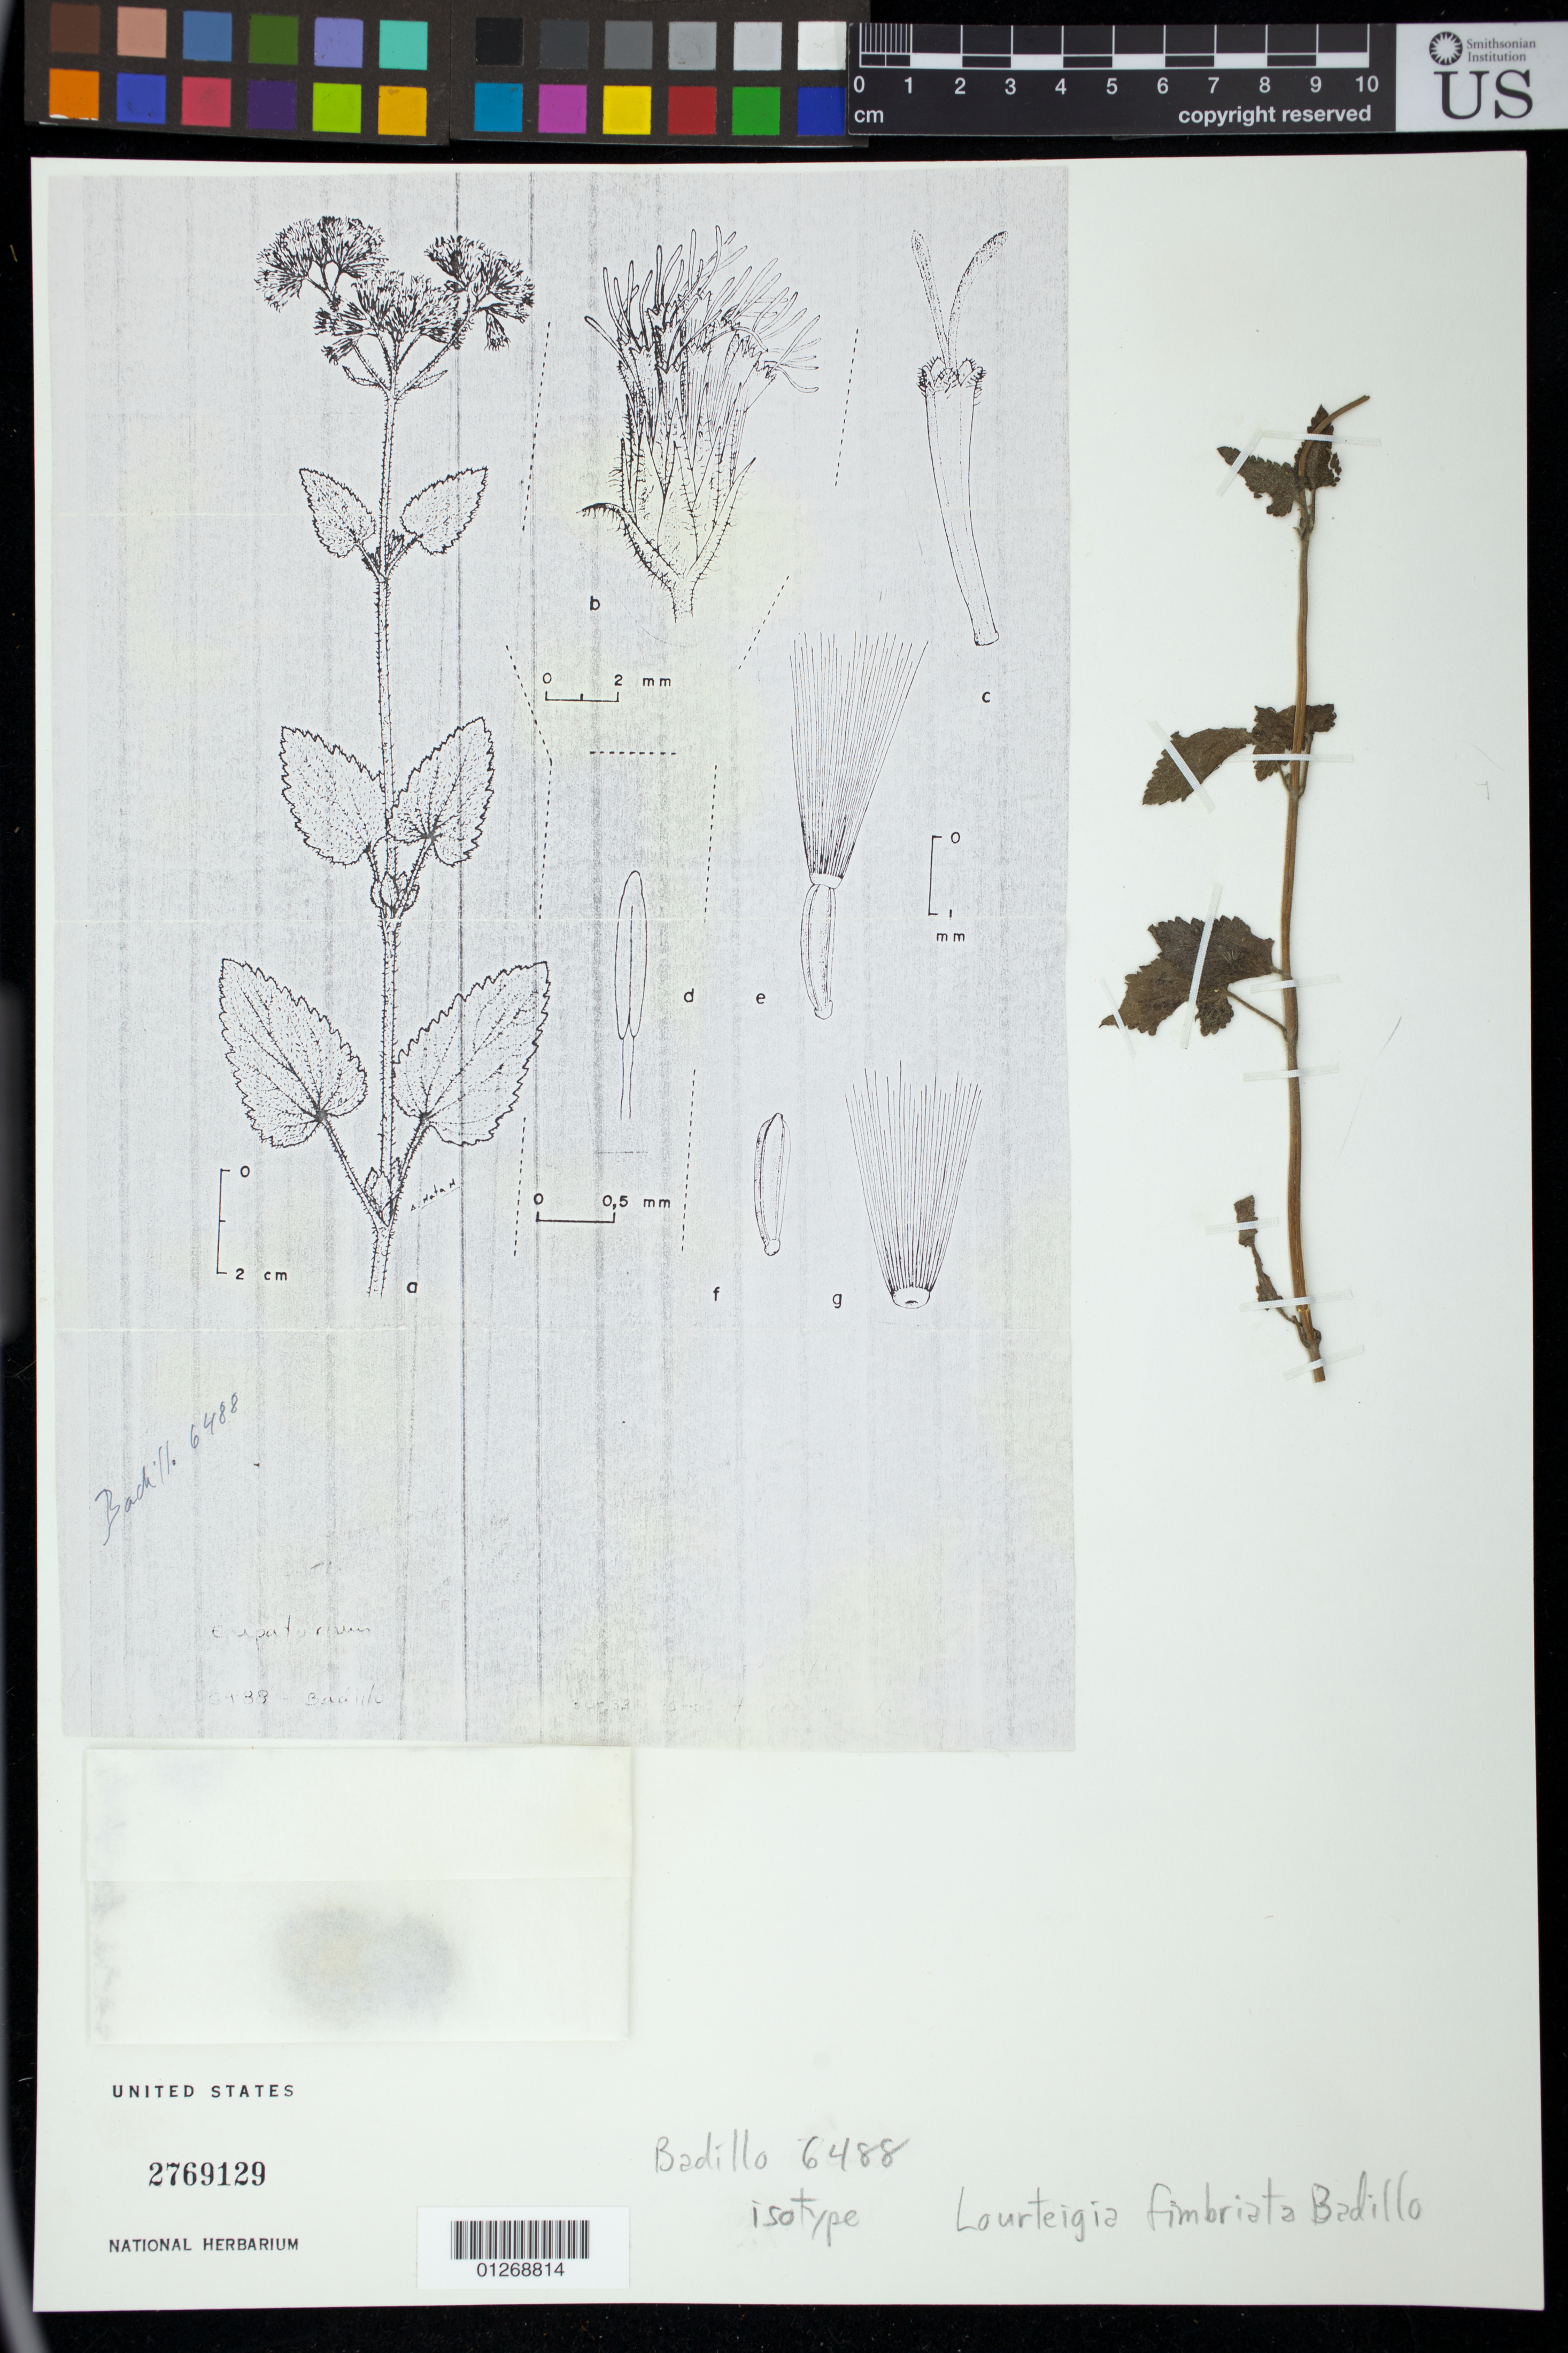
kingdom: Plantae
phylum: Tracheophyta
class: Magnoliopsida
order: Asterales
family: Asteraceae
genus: Lourteigia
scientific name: Lourteigia fimbriata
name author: V.M. Badillo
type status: Isotype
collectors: V. Badillo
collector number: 6488 [=6489?]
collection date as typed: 20 Jul 1974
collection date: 1974-07-20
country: Venezuela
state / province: Mérida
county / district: Rivas Dávila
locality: Alrededores de El Delgadadito, carretera Bailadores - La Grita Dto. Rivas Davila Edo. Mérida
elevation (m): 2650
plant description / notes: This specimen with sketch but no label.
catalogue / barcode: US 2769129